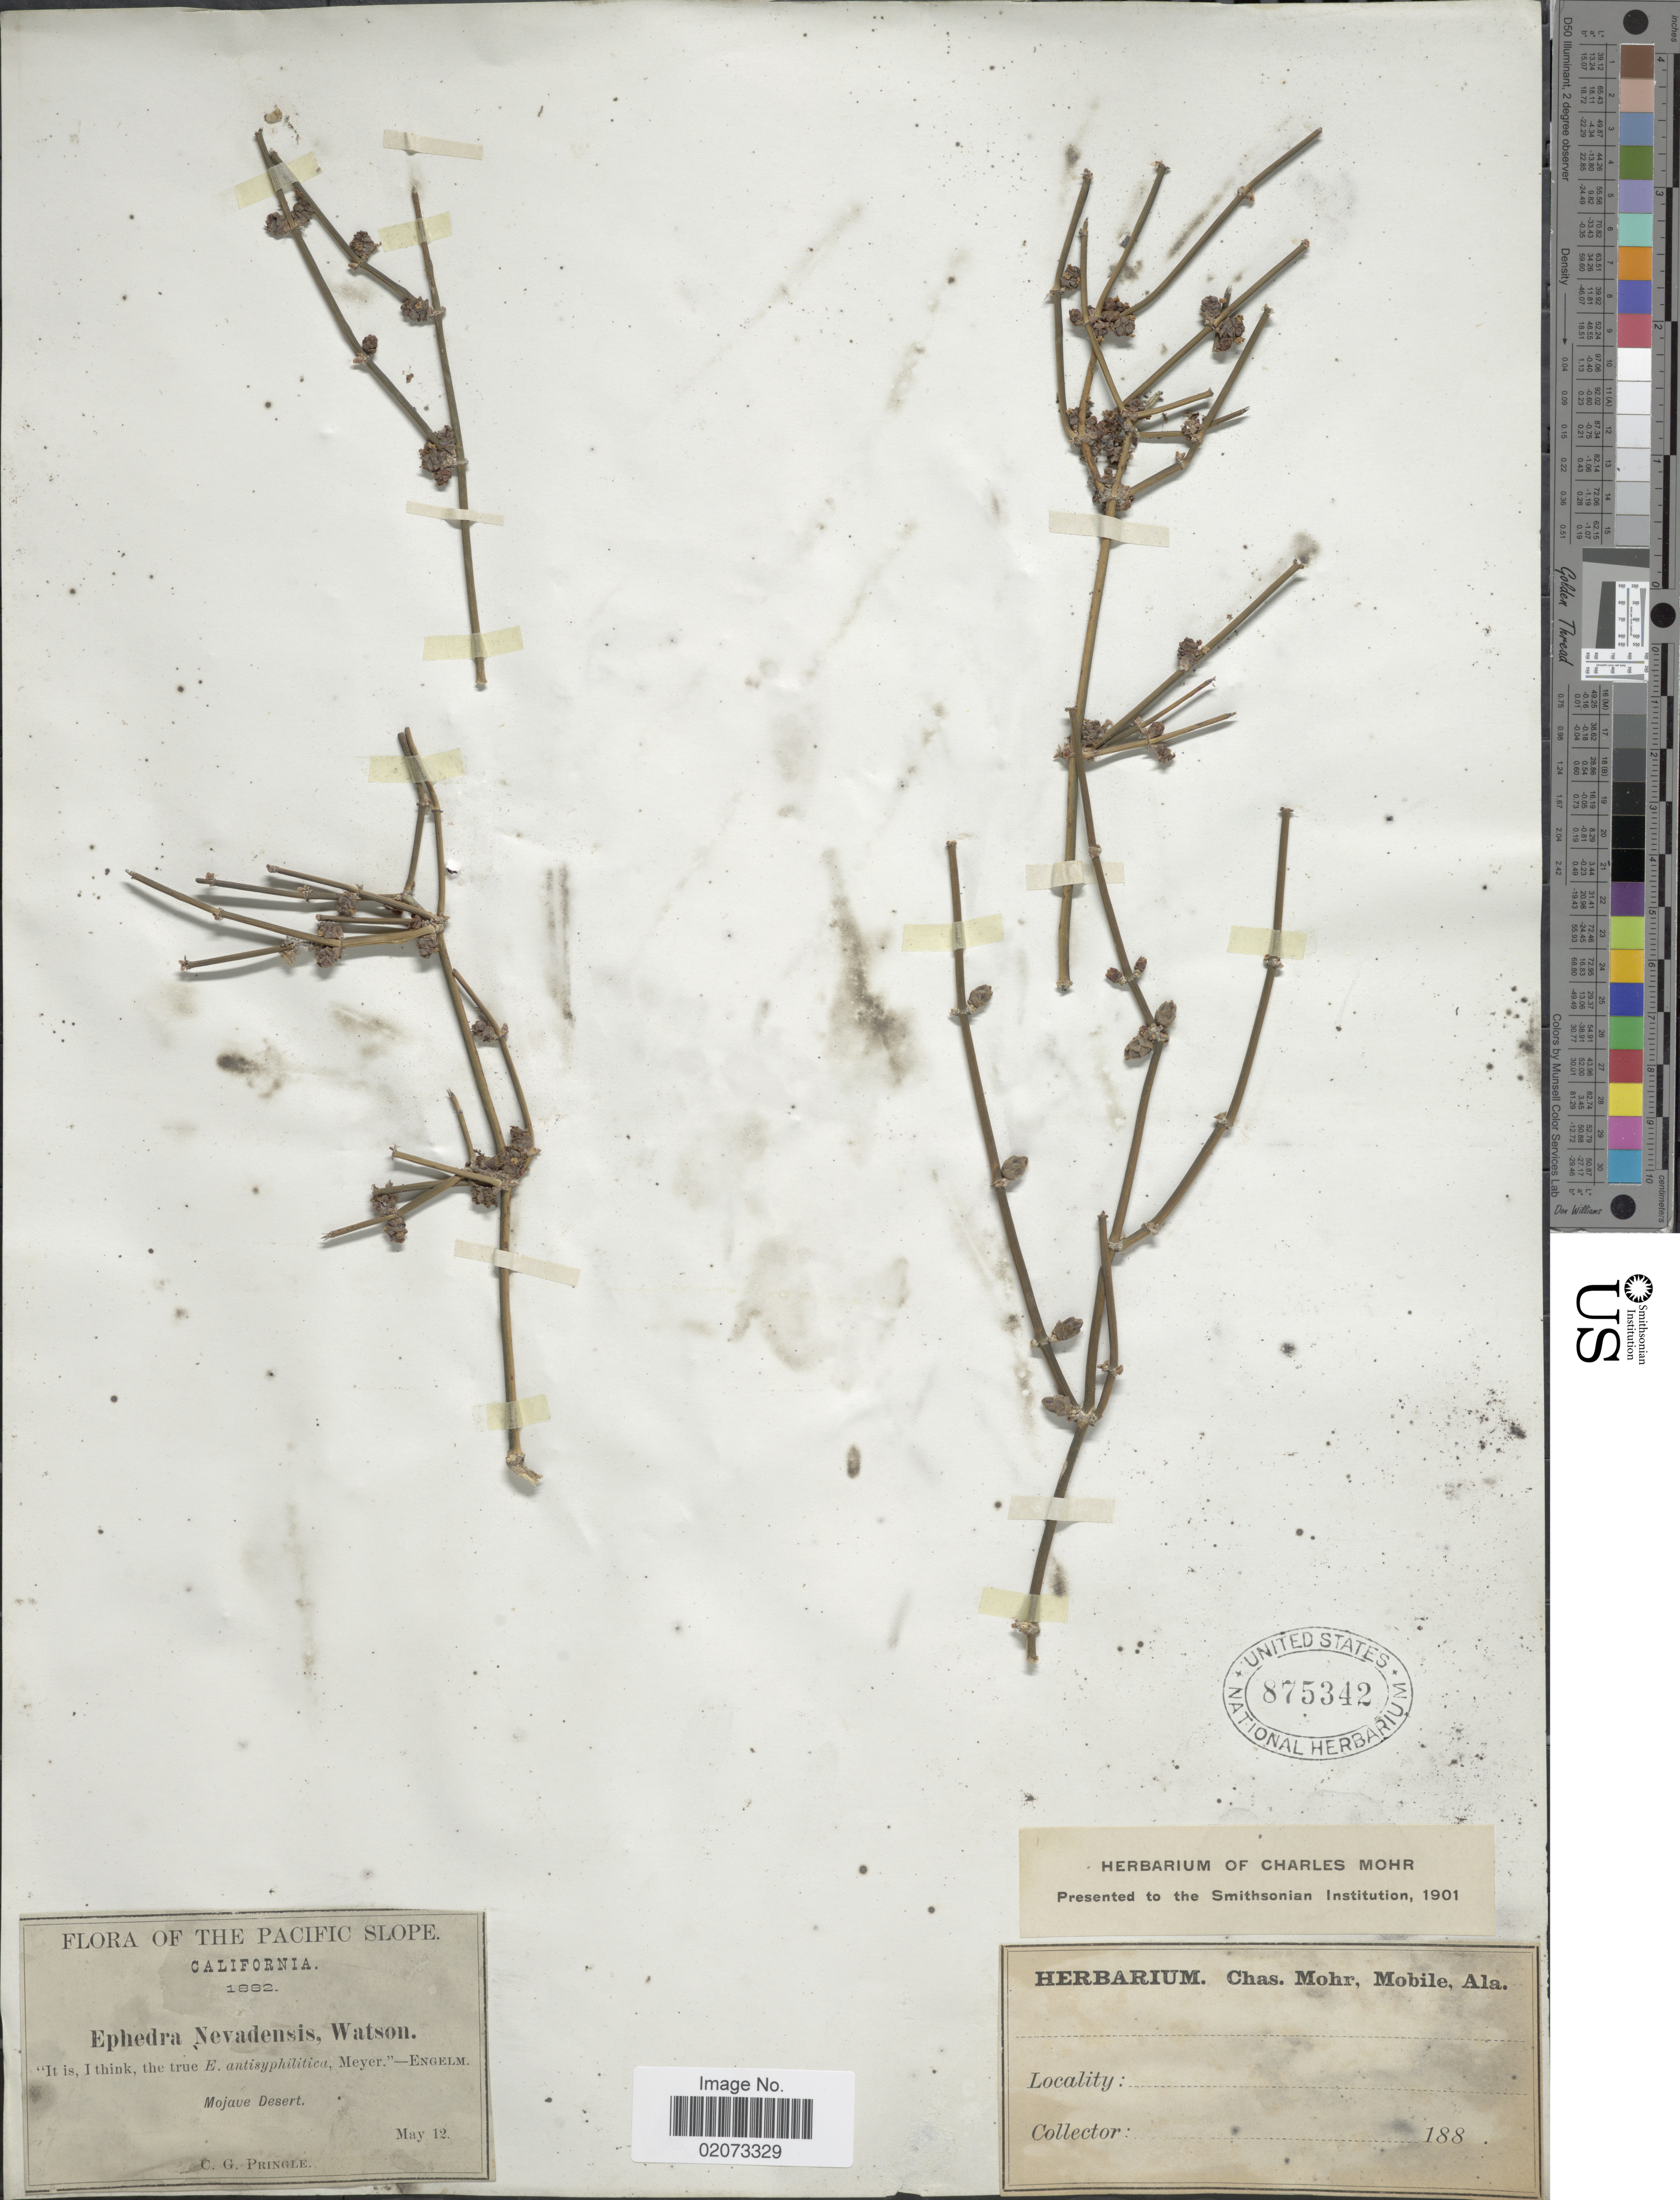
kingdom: Plantae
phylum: Tracheophyta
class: Gnetopsida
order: Ephedrales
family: Ephedraceae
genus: Ephedra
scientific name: Ephedra nevadensis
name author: S. Watson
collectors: C. G. Pringle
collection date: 1882-05-12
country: United States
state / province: California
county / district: San Bernardino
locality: Pacific Slope. Mojave Desert.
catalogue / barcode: US 875342